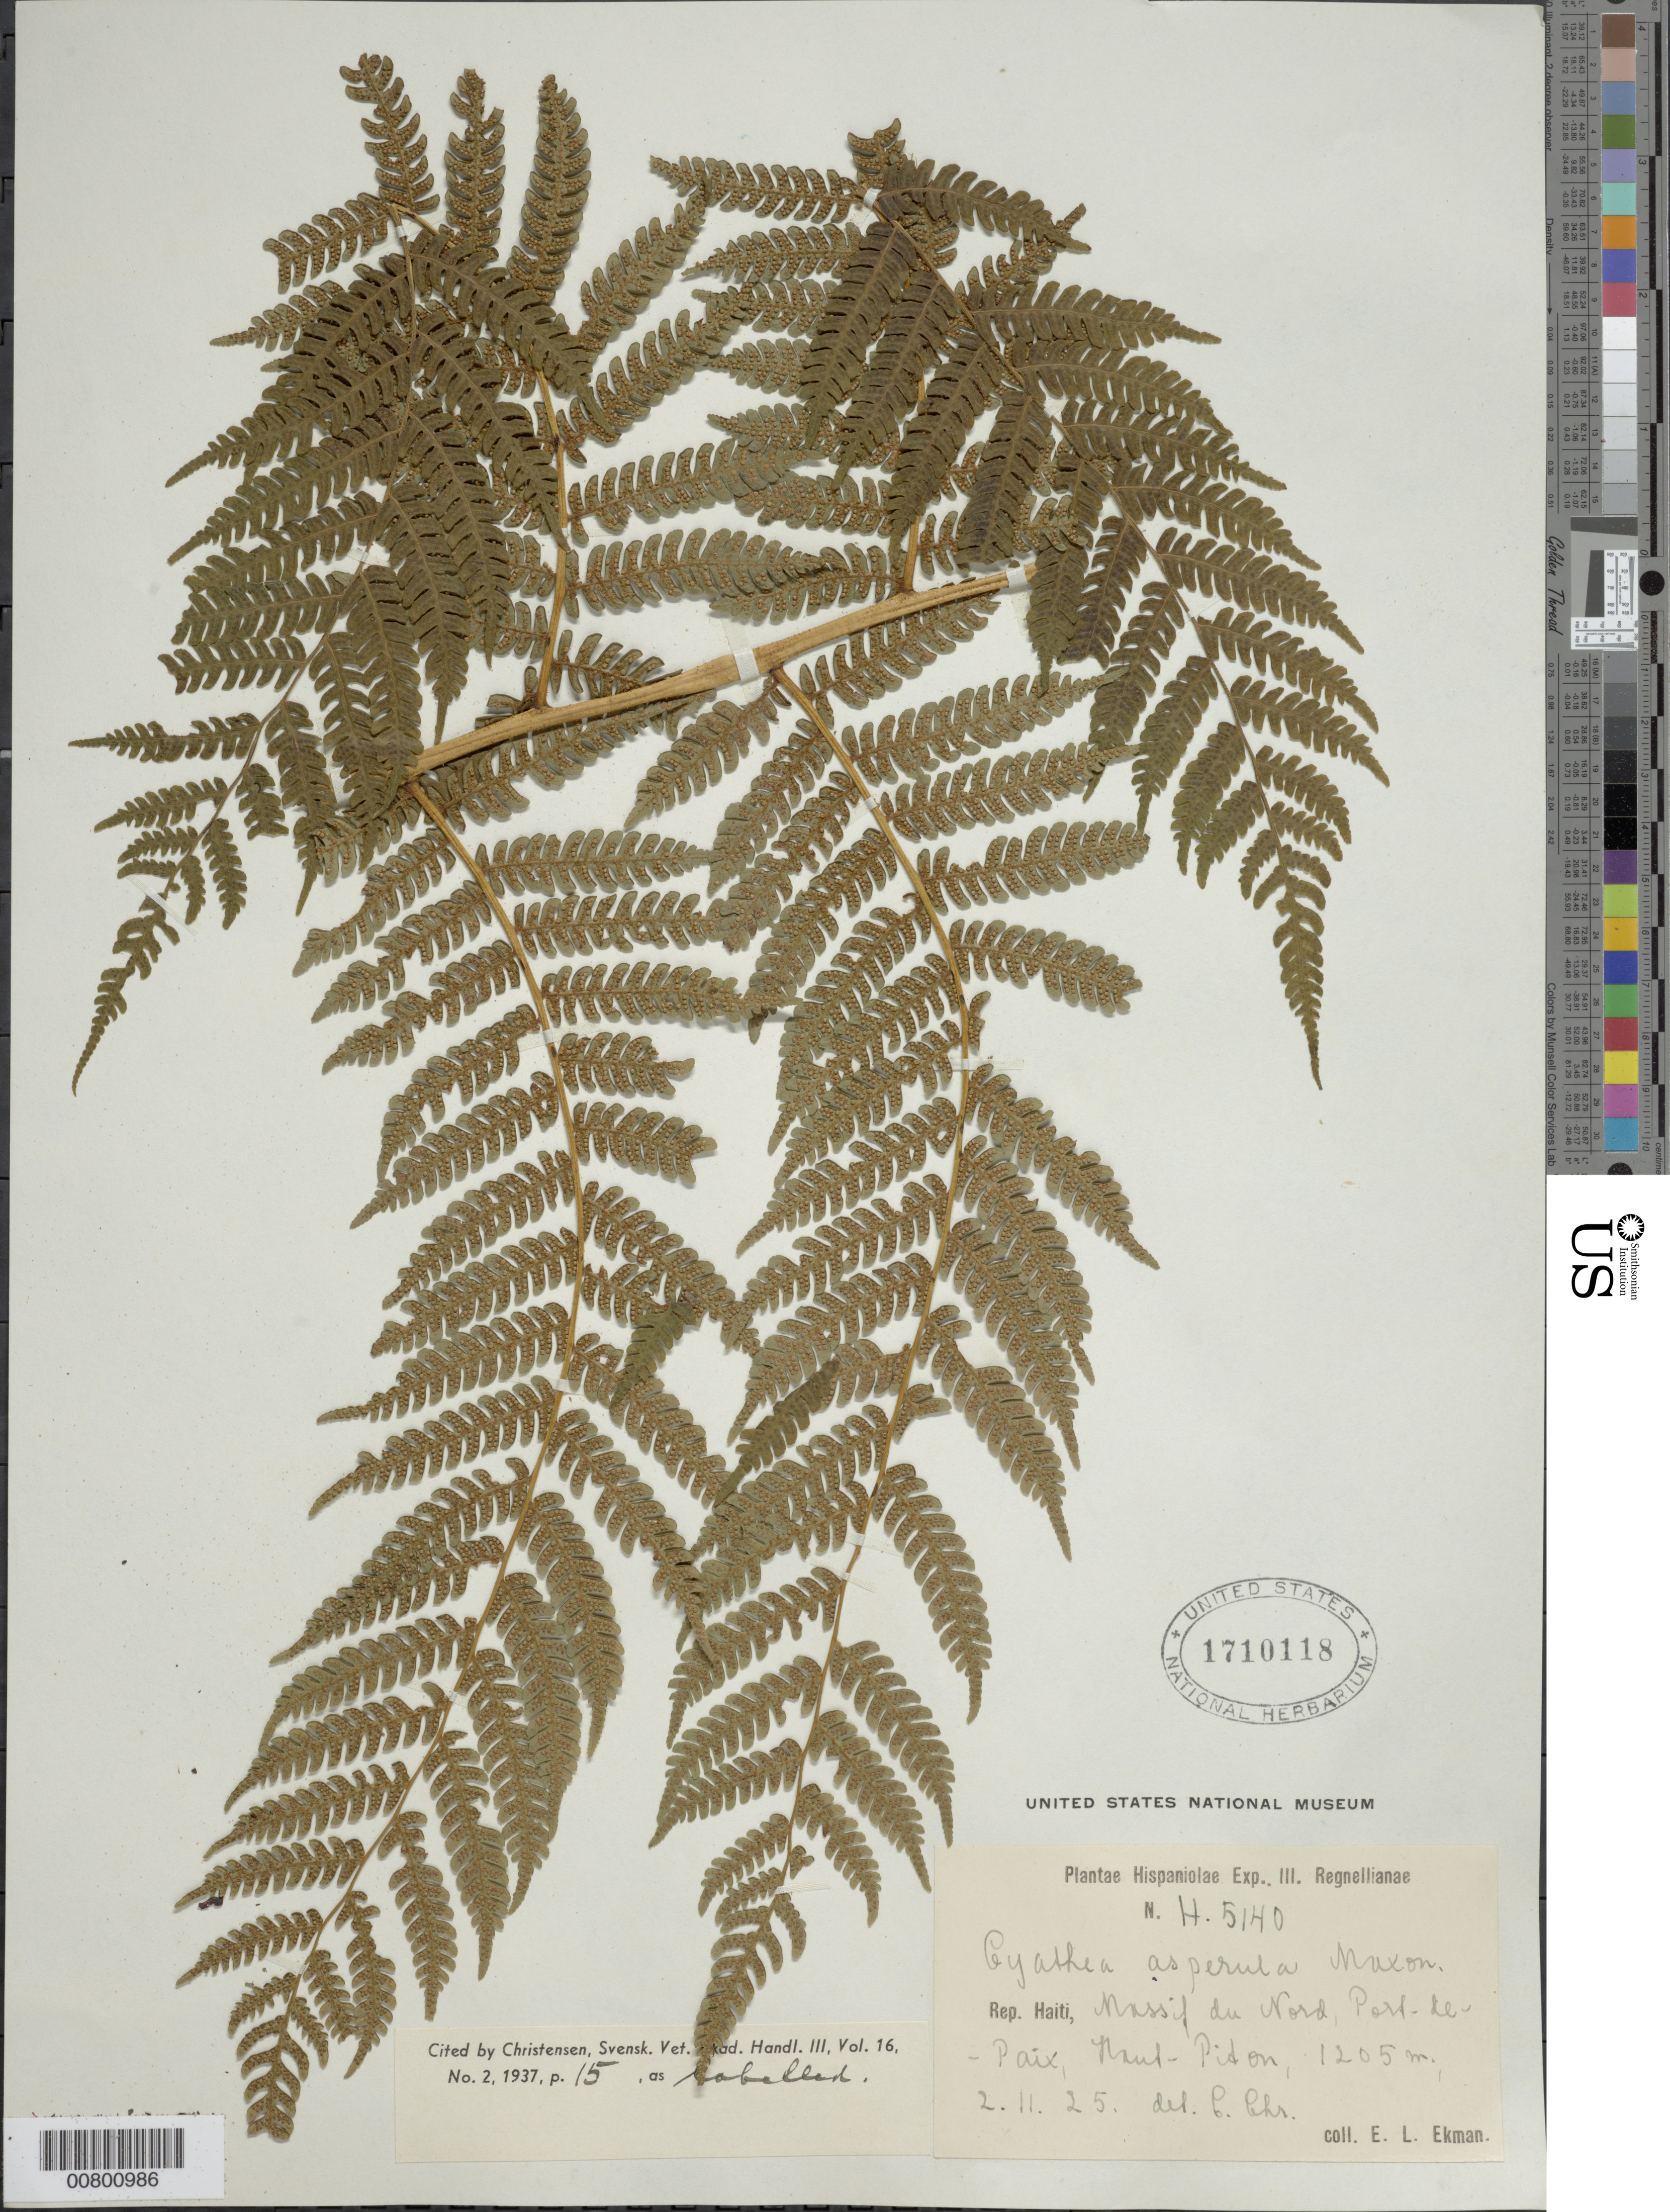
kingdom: Plantae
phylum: Tracheophyta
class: Polypodiopsida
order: Cyatheales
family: Cyatheaceae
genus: Cyathea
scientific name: Cyathea furfuracea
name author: Christ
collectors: E. L. Ekman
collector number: H 5140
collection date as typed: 02 Nov 1925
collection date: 1925-11-02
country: Haiti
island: Hispaniola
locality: Massif du Nord, Port de Paix, Haut Piton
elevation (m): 1205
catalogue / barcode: US 1710118